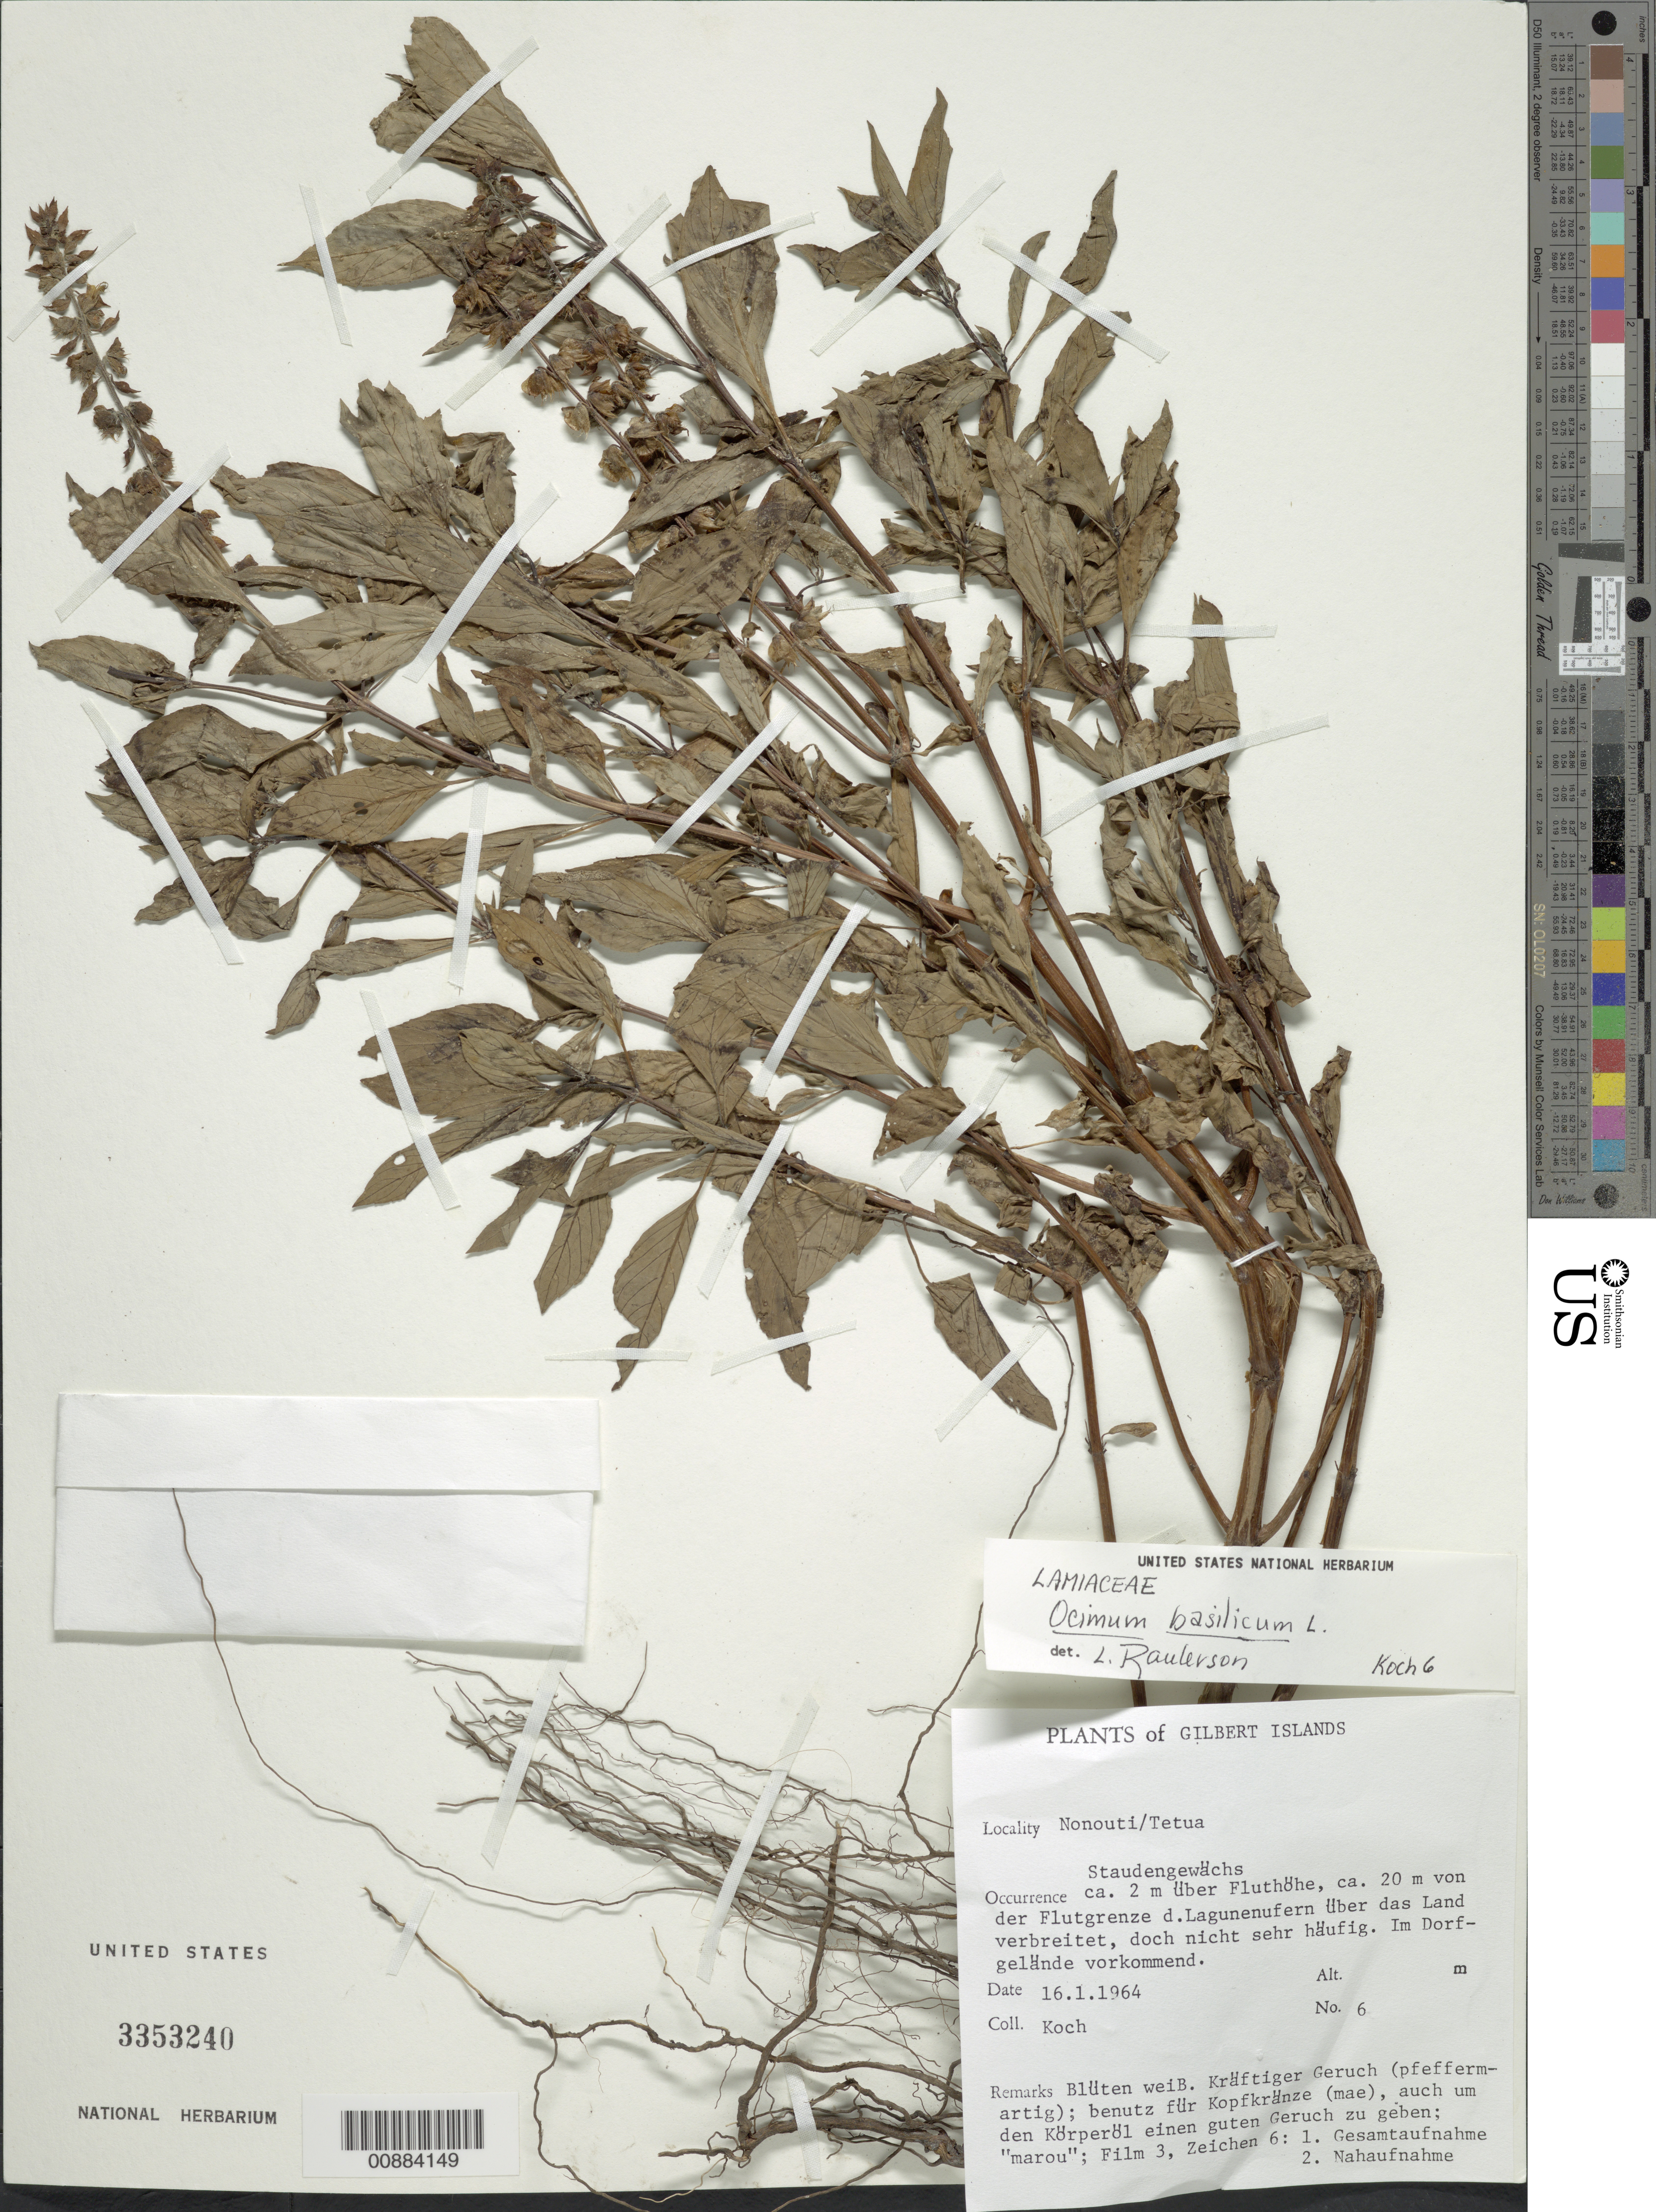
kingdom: Plantae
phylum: Tracheophyta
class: Magnoliopsida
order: Lamiales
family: Lamiaceae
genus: Ocimum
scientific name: Ocimum basilicum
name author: L.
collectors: G. Koch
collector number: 6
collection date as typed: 16 Jan 1964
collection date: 1964-01-16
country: Kiribati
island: Nonouti Atoll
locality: Nonouti/Tetua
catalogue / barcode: US 3353240